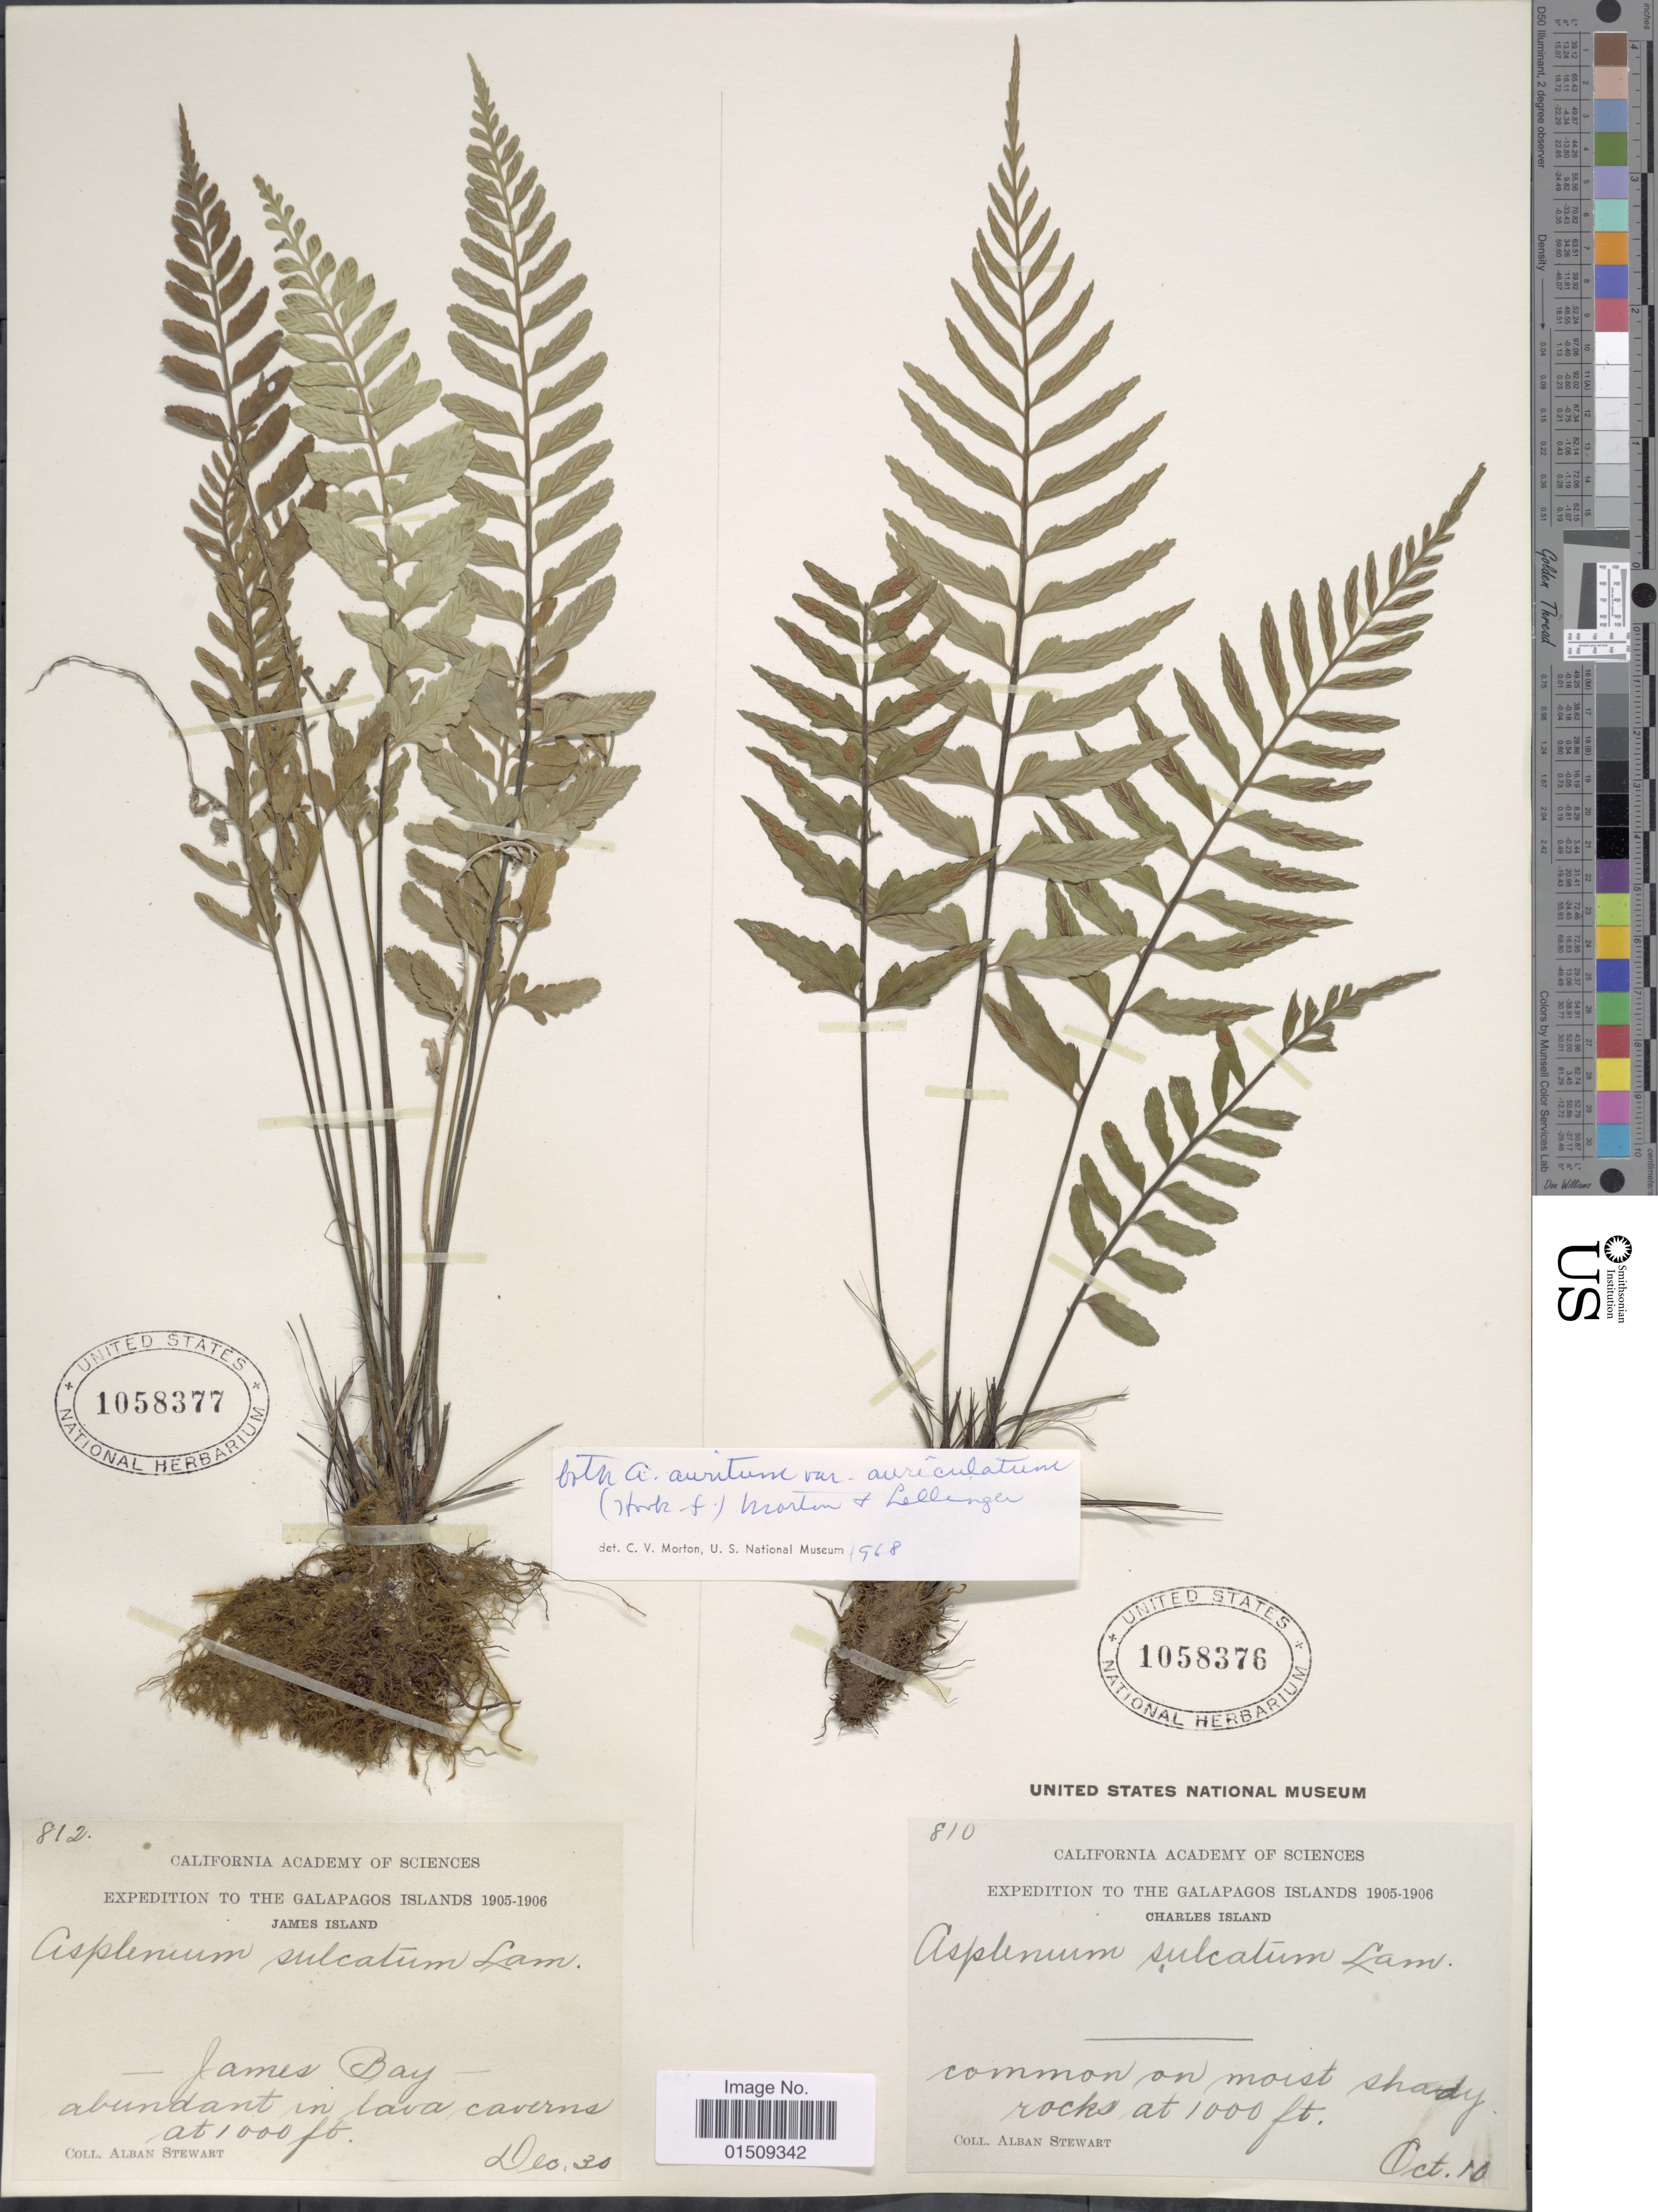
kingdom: Plantae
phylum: Tracheophyta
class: Polypodiopsida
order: Polypodiales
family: Aspleniaceae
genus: Asplenium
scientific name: Asplenium auritum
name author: Sw.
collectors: A. Stewart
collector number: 812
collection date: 1905-12-30/1906-12-30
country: Ecuador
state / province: Colón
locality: The Galapagos Islands, James Island, James Bay.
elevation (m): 305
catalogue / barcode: US 1058377